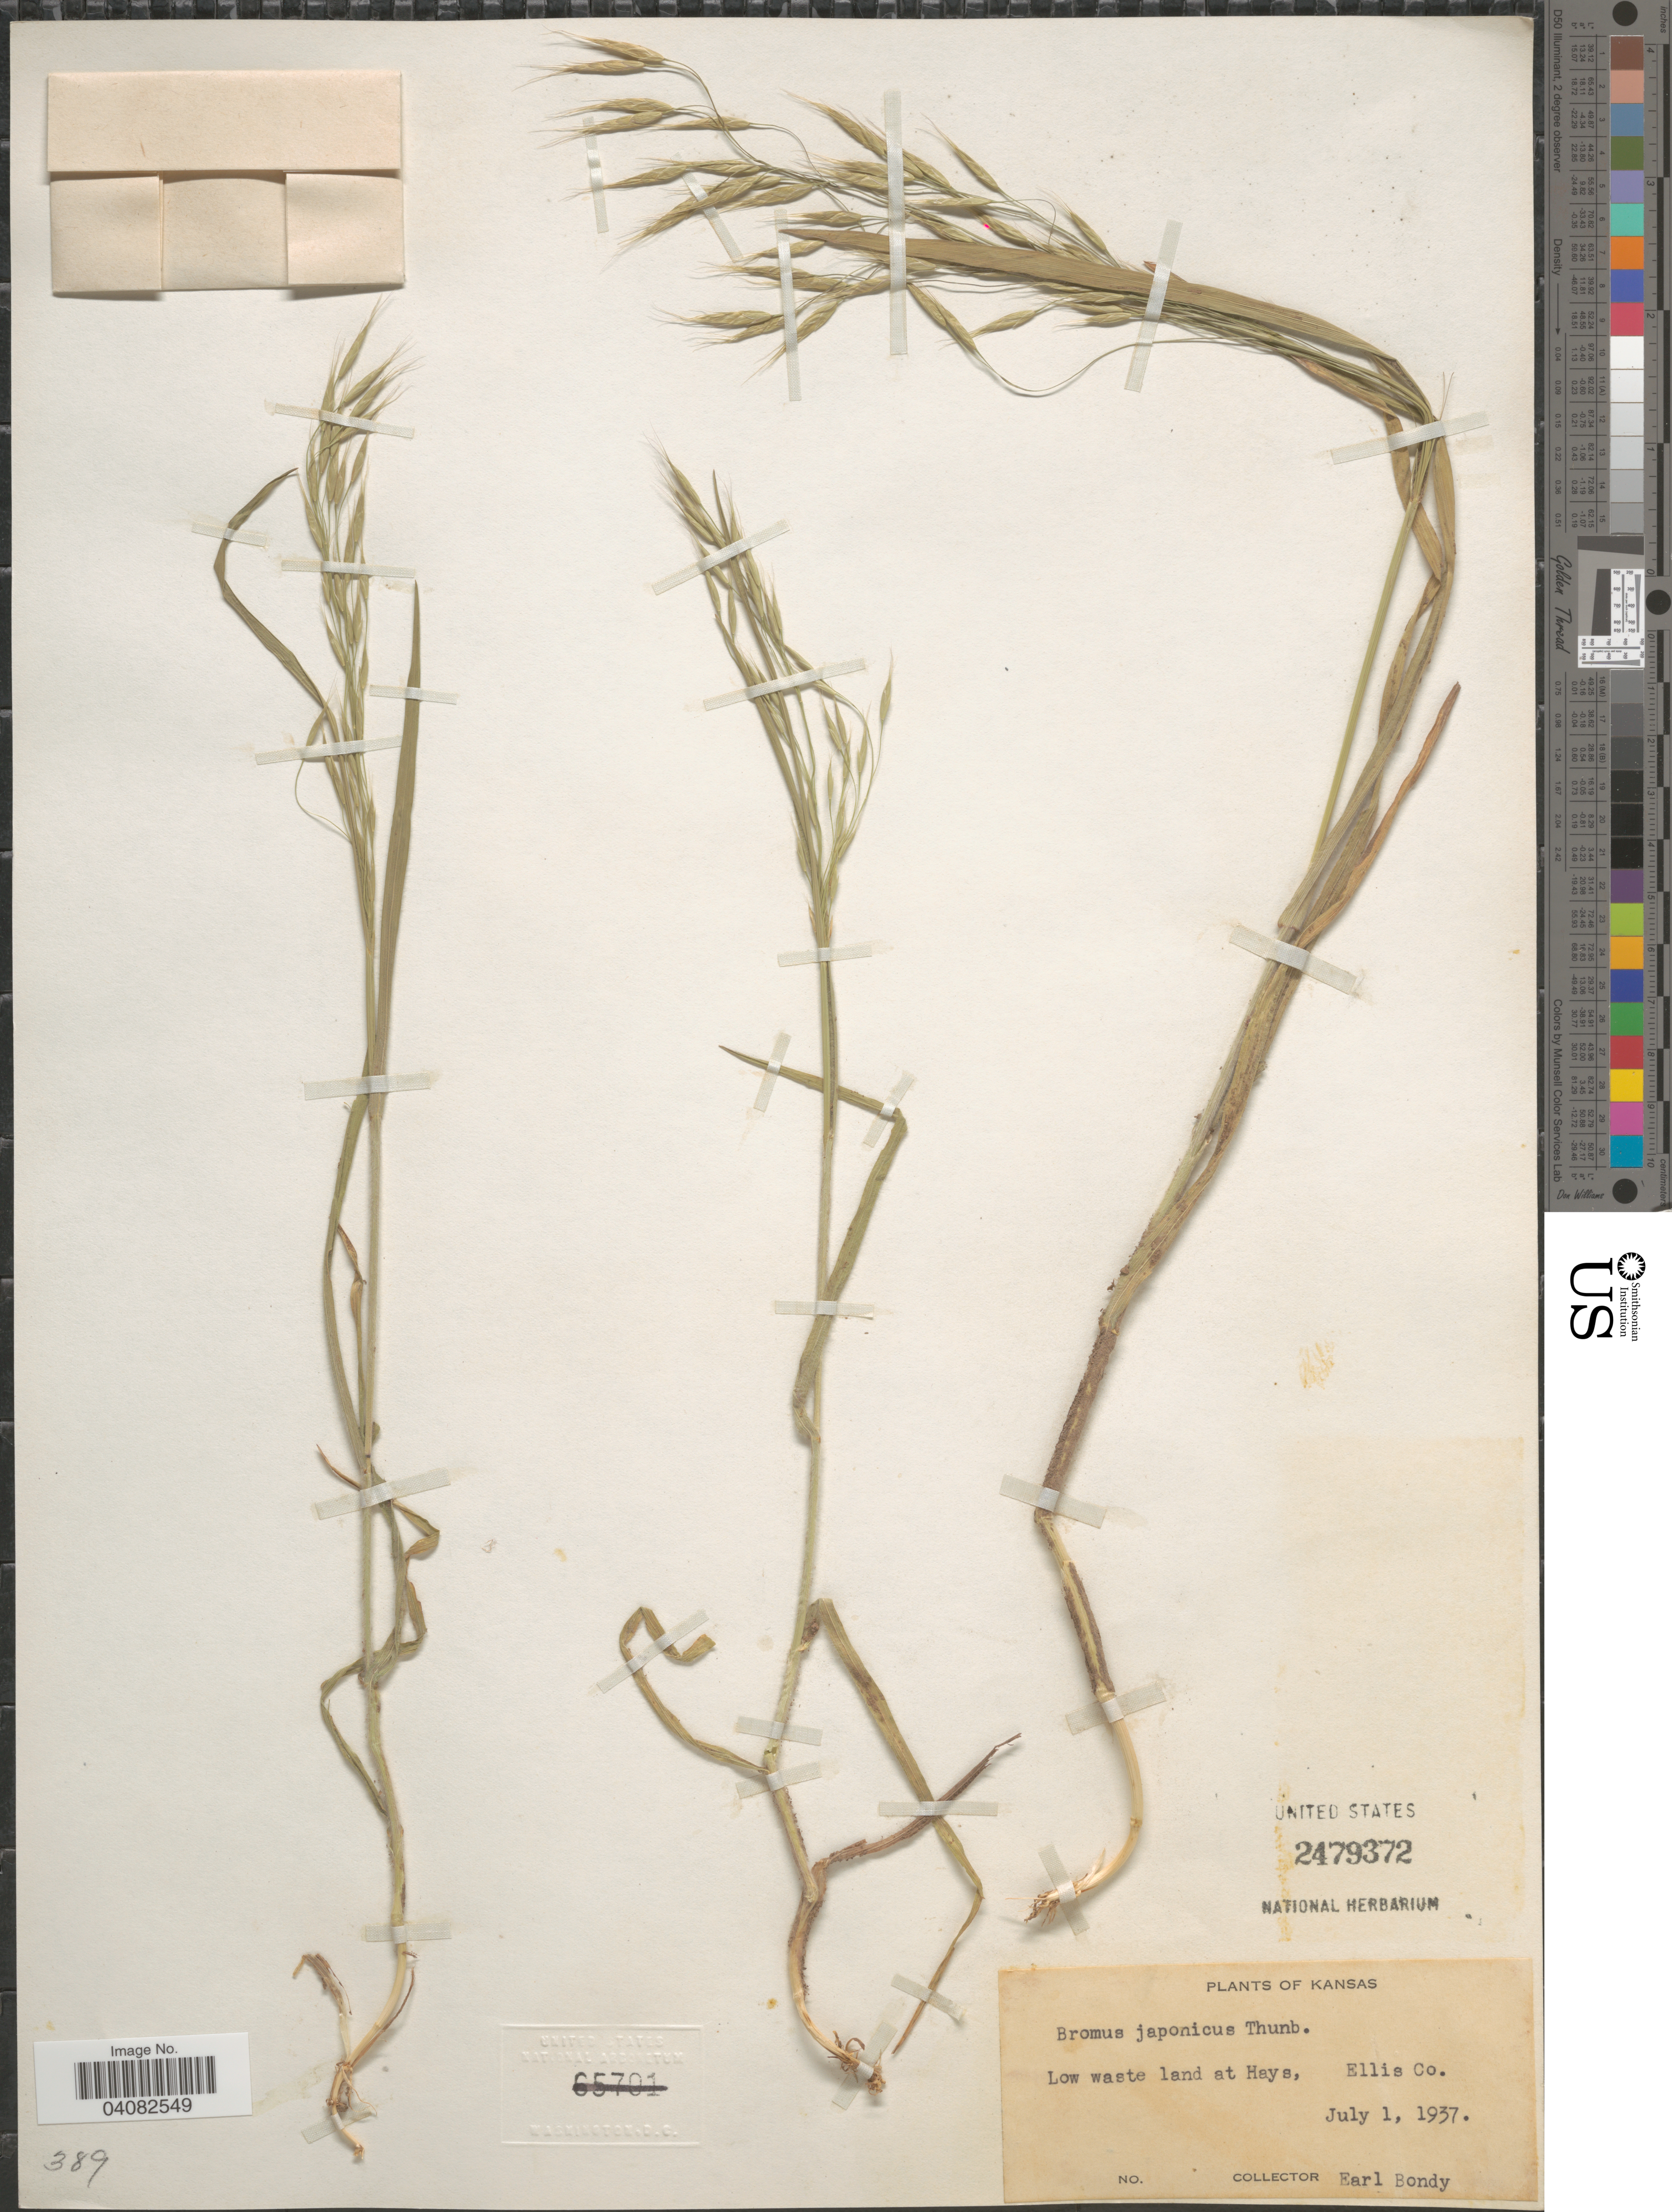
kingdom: Plantae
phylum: Tracheophyta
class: Liliopsida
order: Poales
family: Poaceae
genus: Bromus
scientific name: Bromus japonicus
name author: Houtt.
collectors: E. Bondy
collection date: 1937-07-01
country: United States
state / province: Kansas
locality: Low waste land at Hays, Ellis Co.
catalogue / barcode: US 2479372